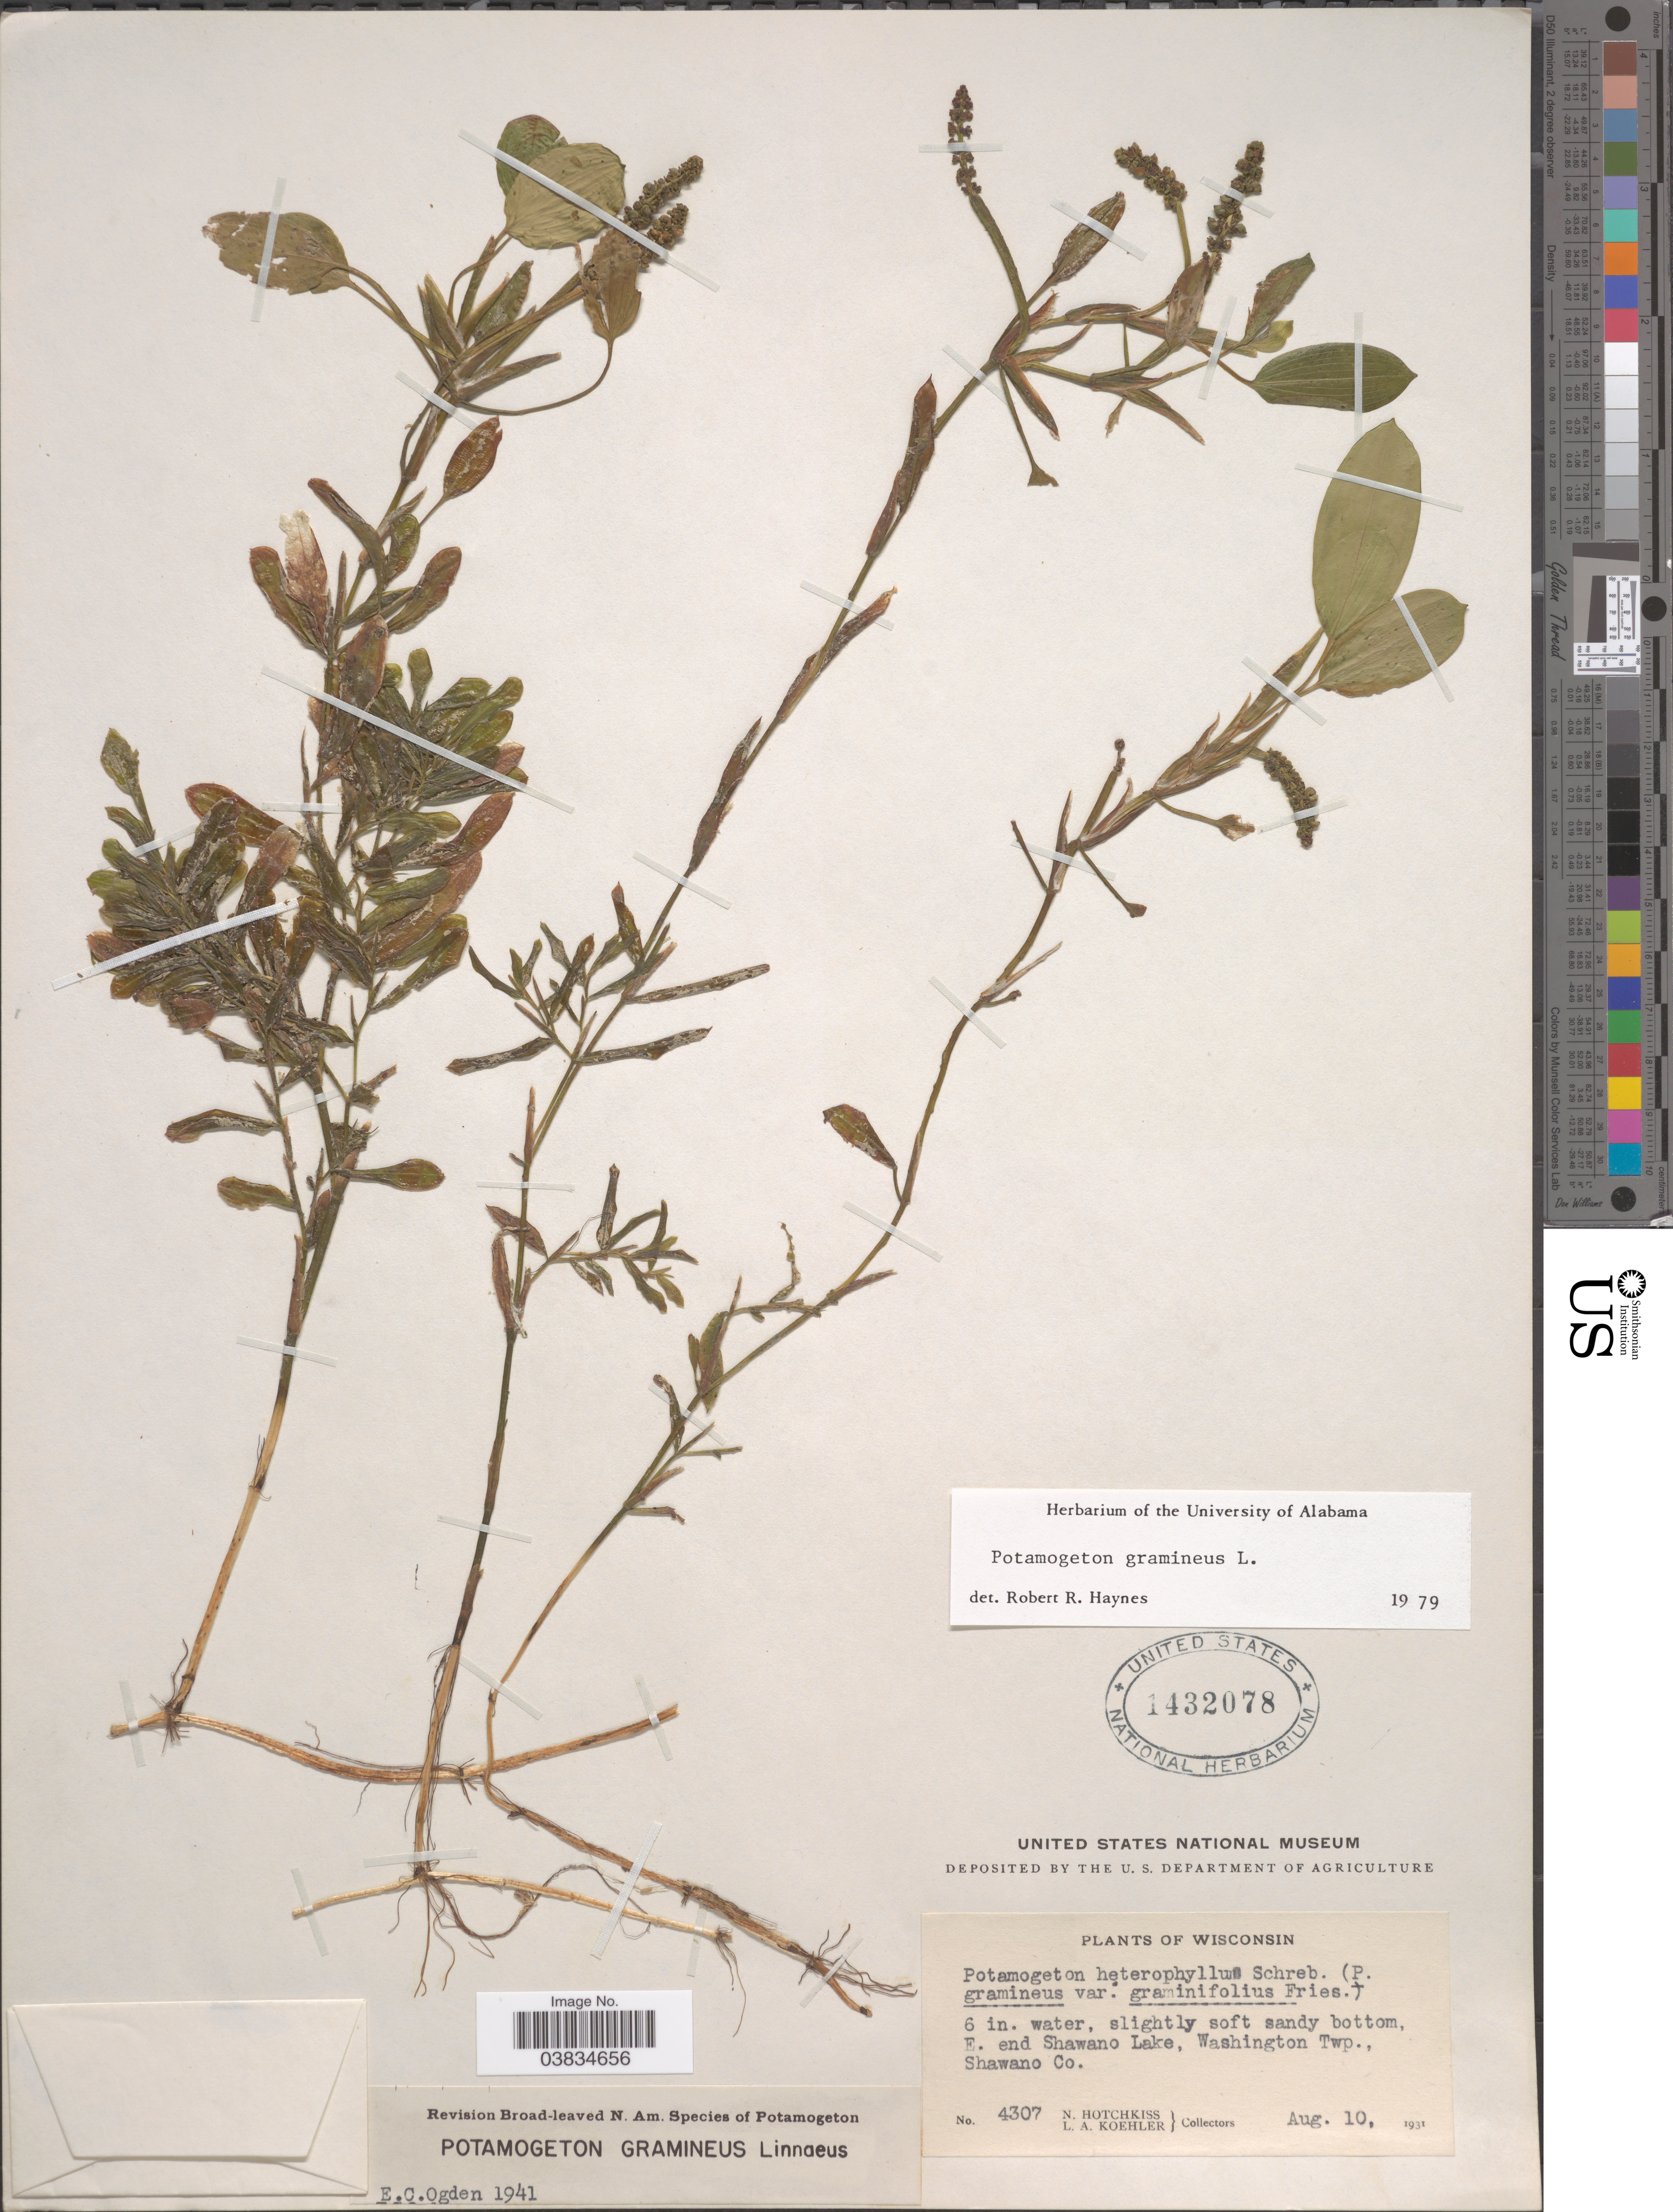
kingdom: Plantae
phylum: Tracheophyta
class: Liliopsida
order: Alismatales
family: Potamogetonaceae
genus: Potamogeton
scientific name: Potamogeton gramineus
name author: L.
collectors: N. Hotchkiss & L. Koehler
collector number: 4307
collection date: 1931-08-10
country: United States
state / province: Wisconsin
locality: E. end Shawano Lake, Washington Twp., Shawano Co.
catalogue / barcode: US 1432078